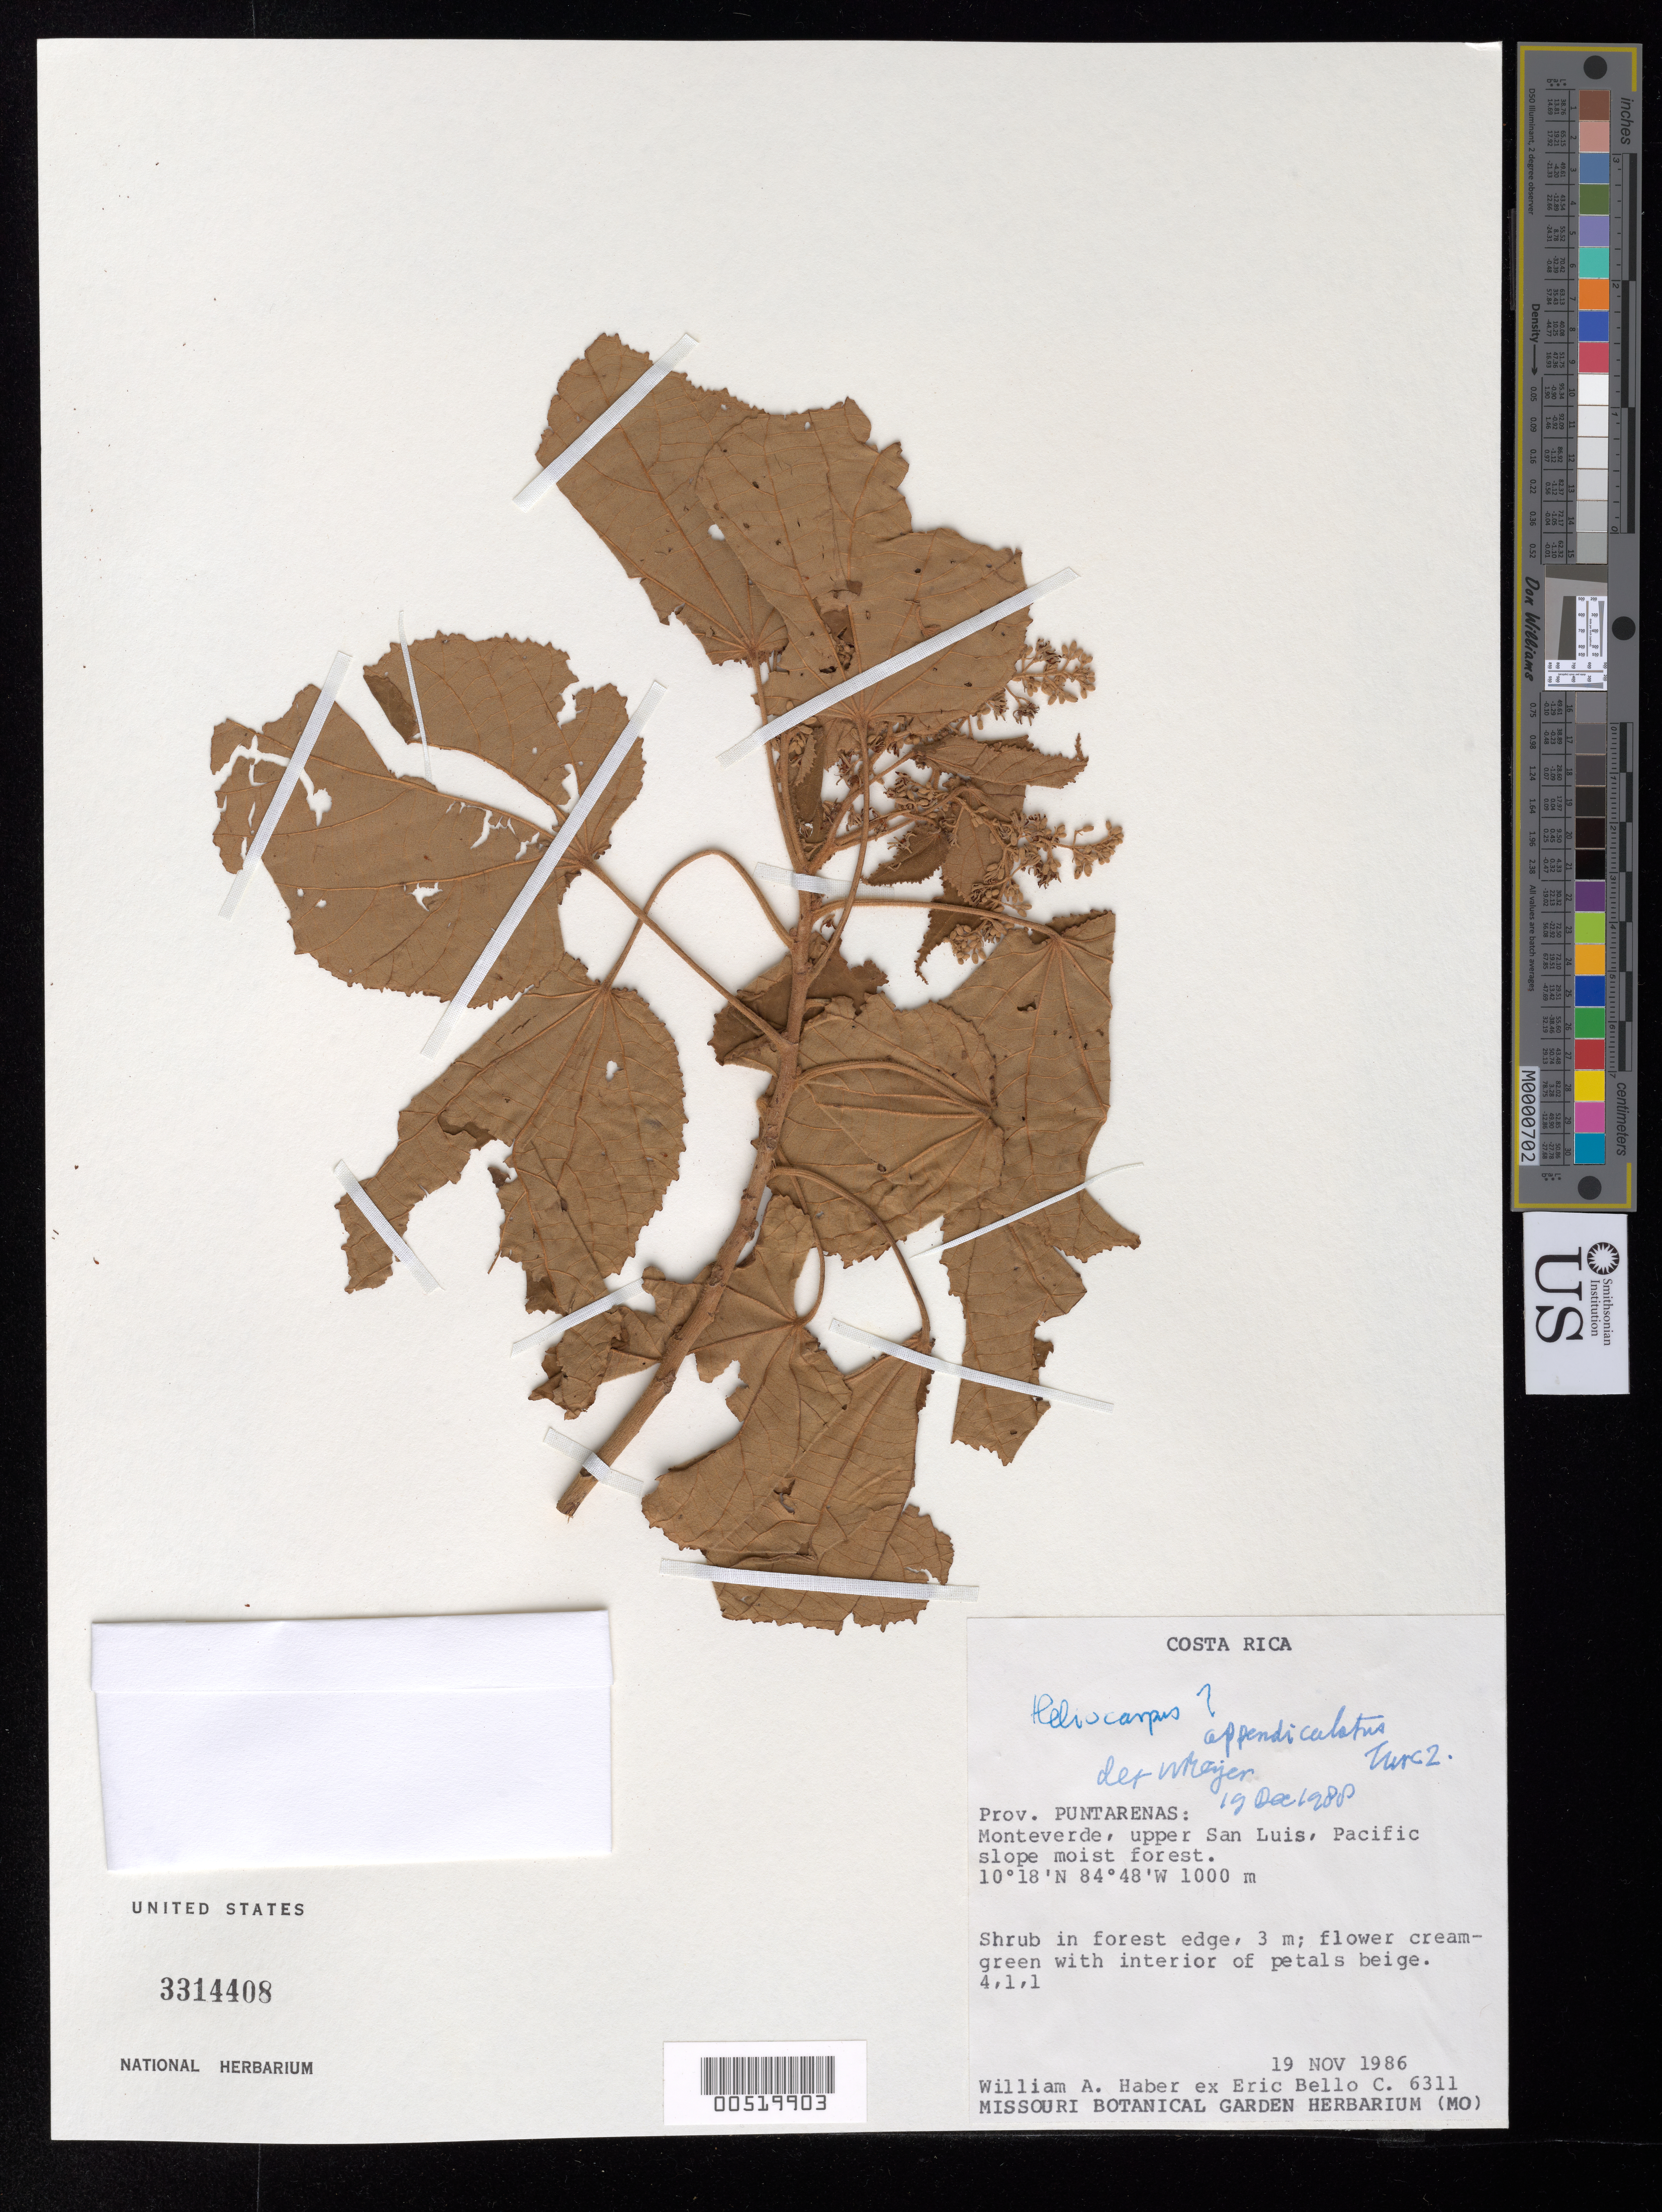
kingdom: Plantae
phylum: Tracheophyta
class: Magnoliopsida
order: Malvales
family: Malvaceae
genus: Heliocarpus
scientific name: Heliocarpus appendiculatus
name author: Turcz.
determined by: Dorr, Laurence J., Curator (BOT), Smithsonian Institution - National Museum of Natural History (UNITED STATES)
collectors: W. A. Haber & E. Bello C.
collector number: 6311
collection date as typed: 19 Nov 1986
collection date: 1986-11-19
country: Costa Rica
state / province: Puntarenas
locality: Monteverde, upper San Luis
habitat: slope moist forest; forest edge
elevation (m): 1000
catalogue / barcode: US 3314408